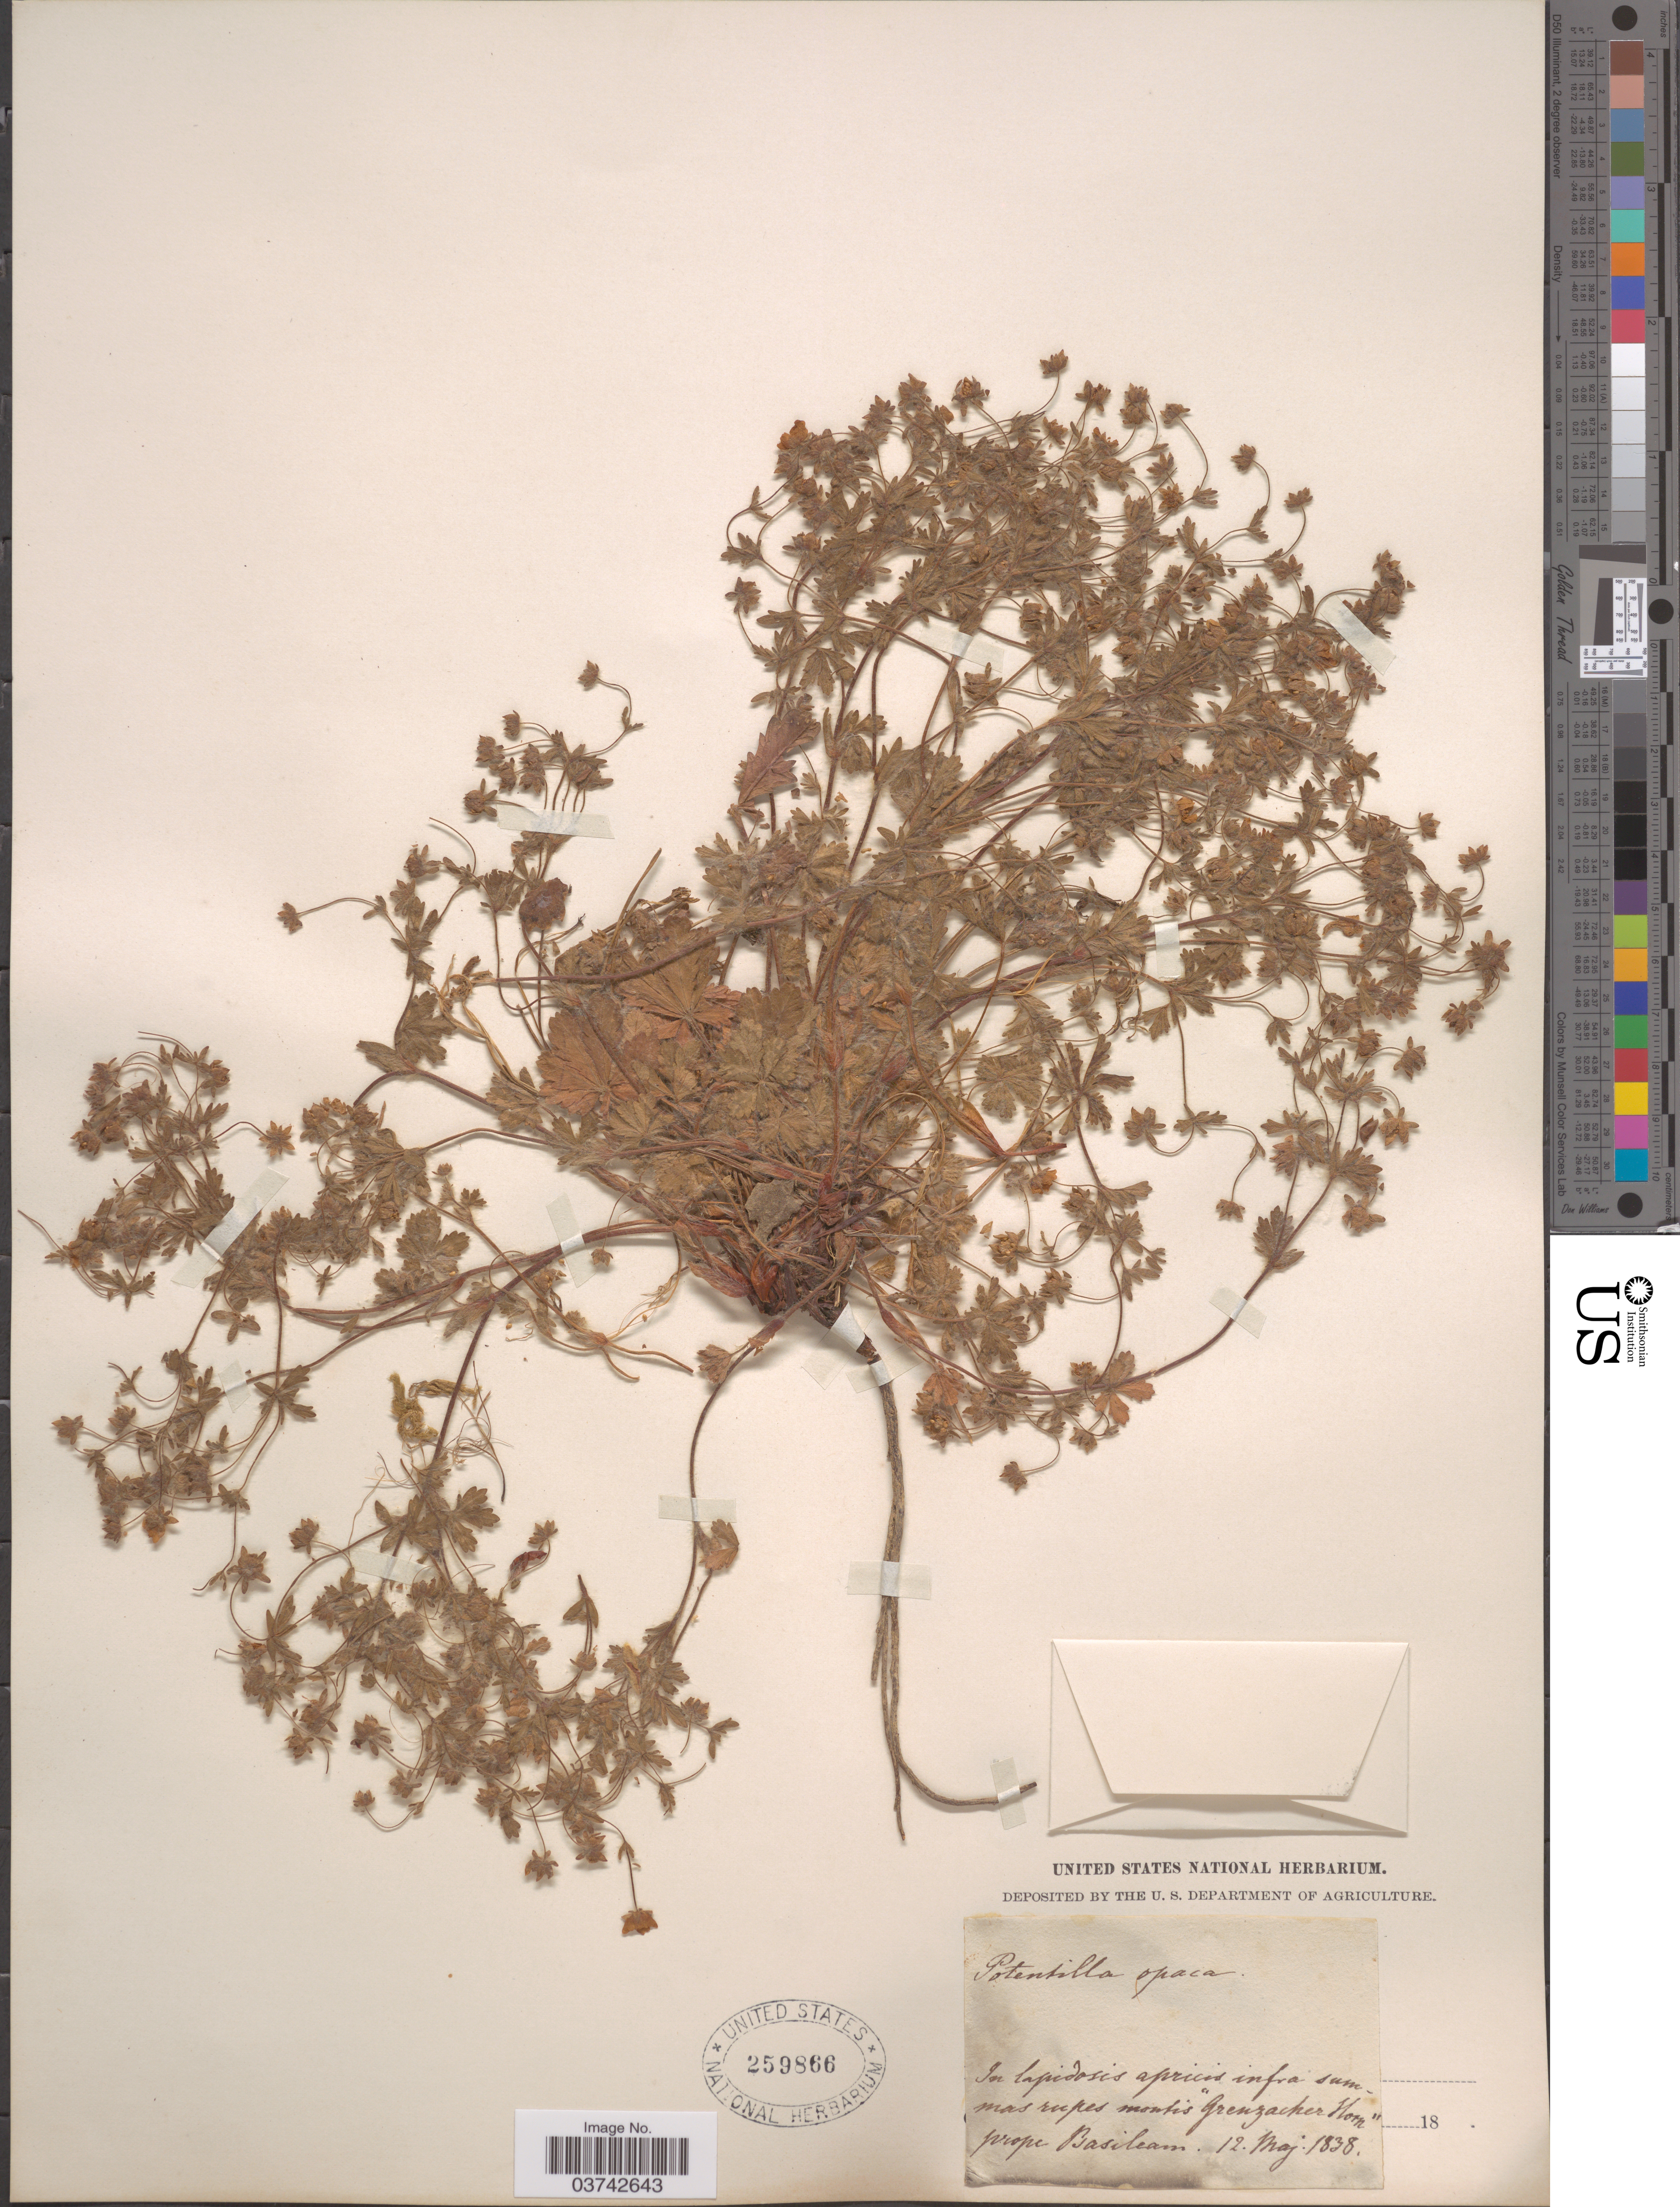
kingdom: Plantae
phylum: Tracheophyta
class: Magnoliopsida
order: Rosales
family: Rosaceae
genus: Potentilla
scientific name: Potentilla opaca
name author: L.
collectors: ex herb. United States National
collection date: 1838-05-12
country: Switzerland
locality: In lapidosis apricis infra summas rupes montis "Grenzacker Horn" prope Basileam.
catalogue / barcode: US 259866